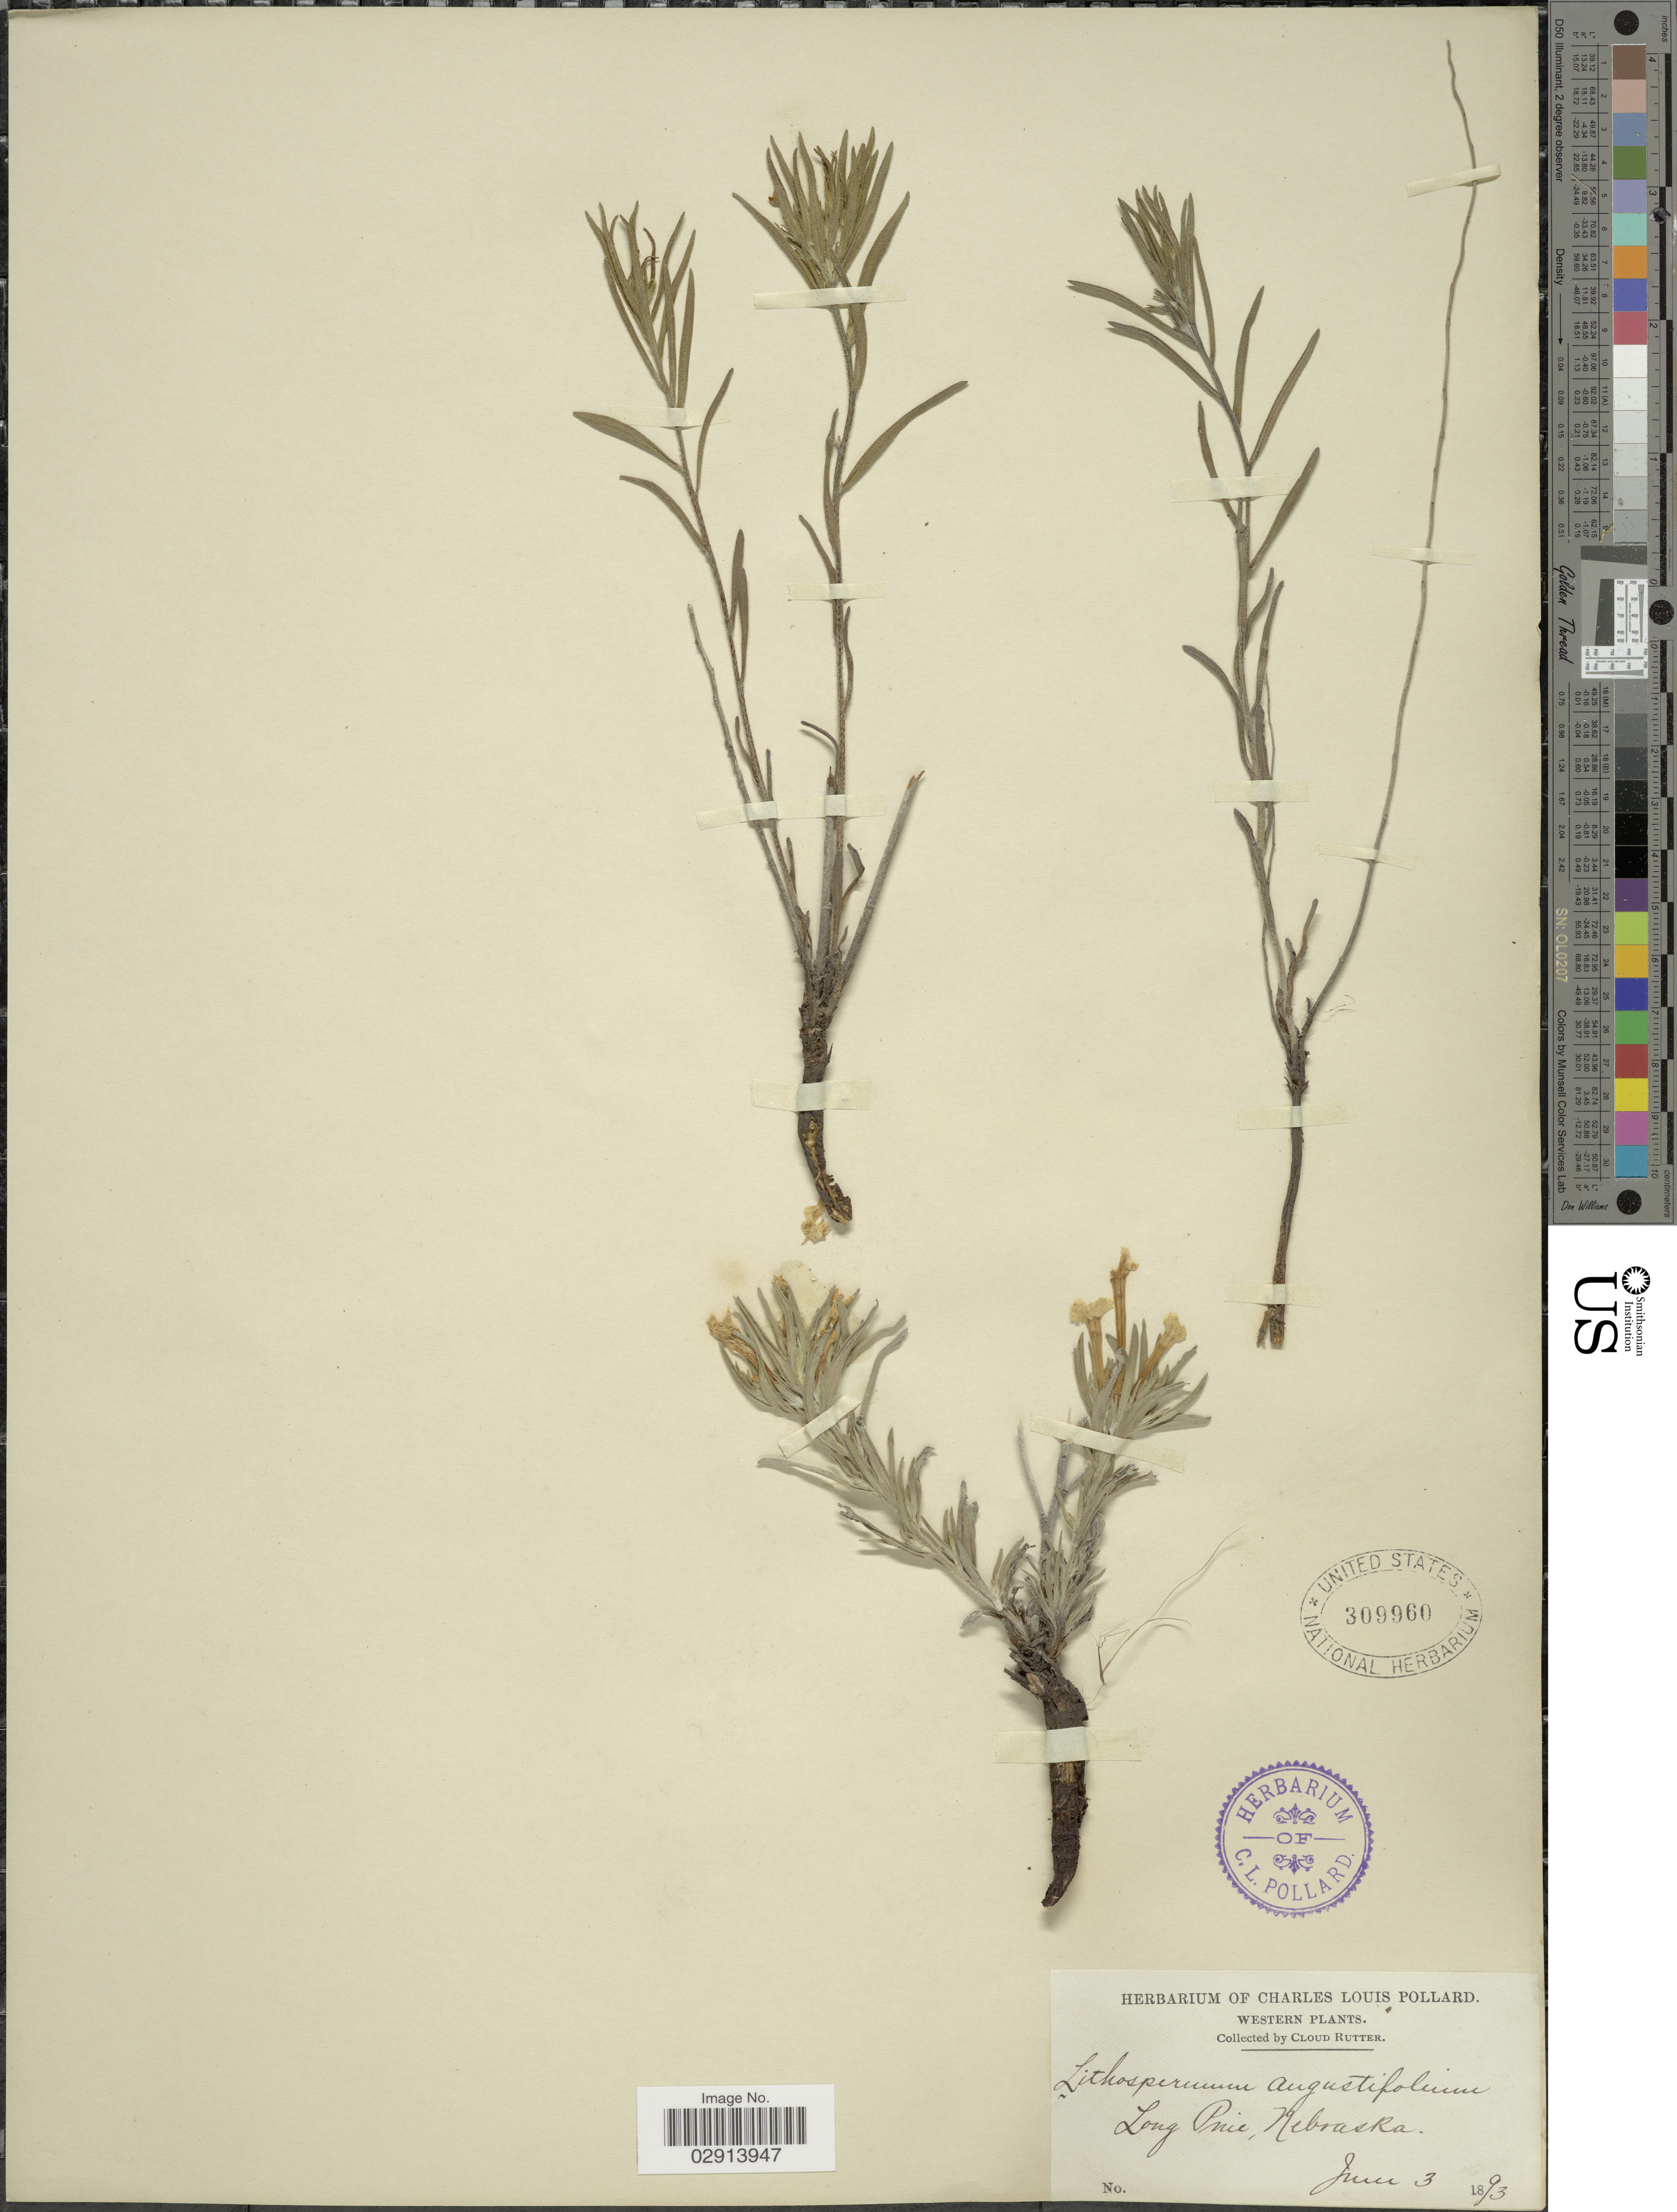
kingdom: Plantae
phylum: Tracheophyta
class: Magnoliopsida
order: Boraginales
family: Boraginaceae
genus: Lithospermum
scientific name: Lithospermum incisum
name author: Lehm.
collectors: C. Rutter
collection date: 1893-06-03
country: United States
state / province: Nebraska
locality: Western. Long Pine.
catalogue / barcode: US 309960